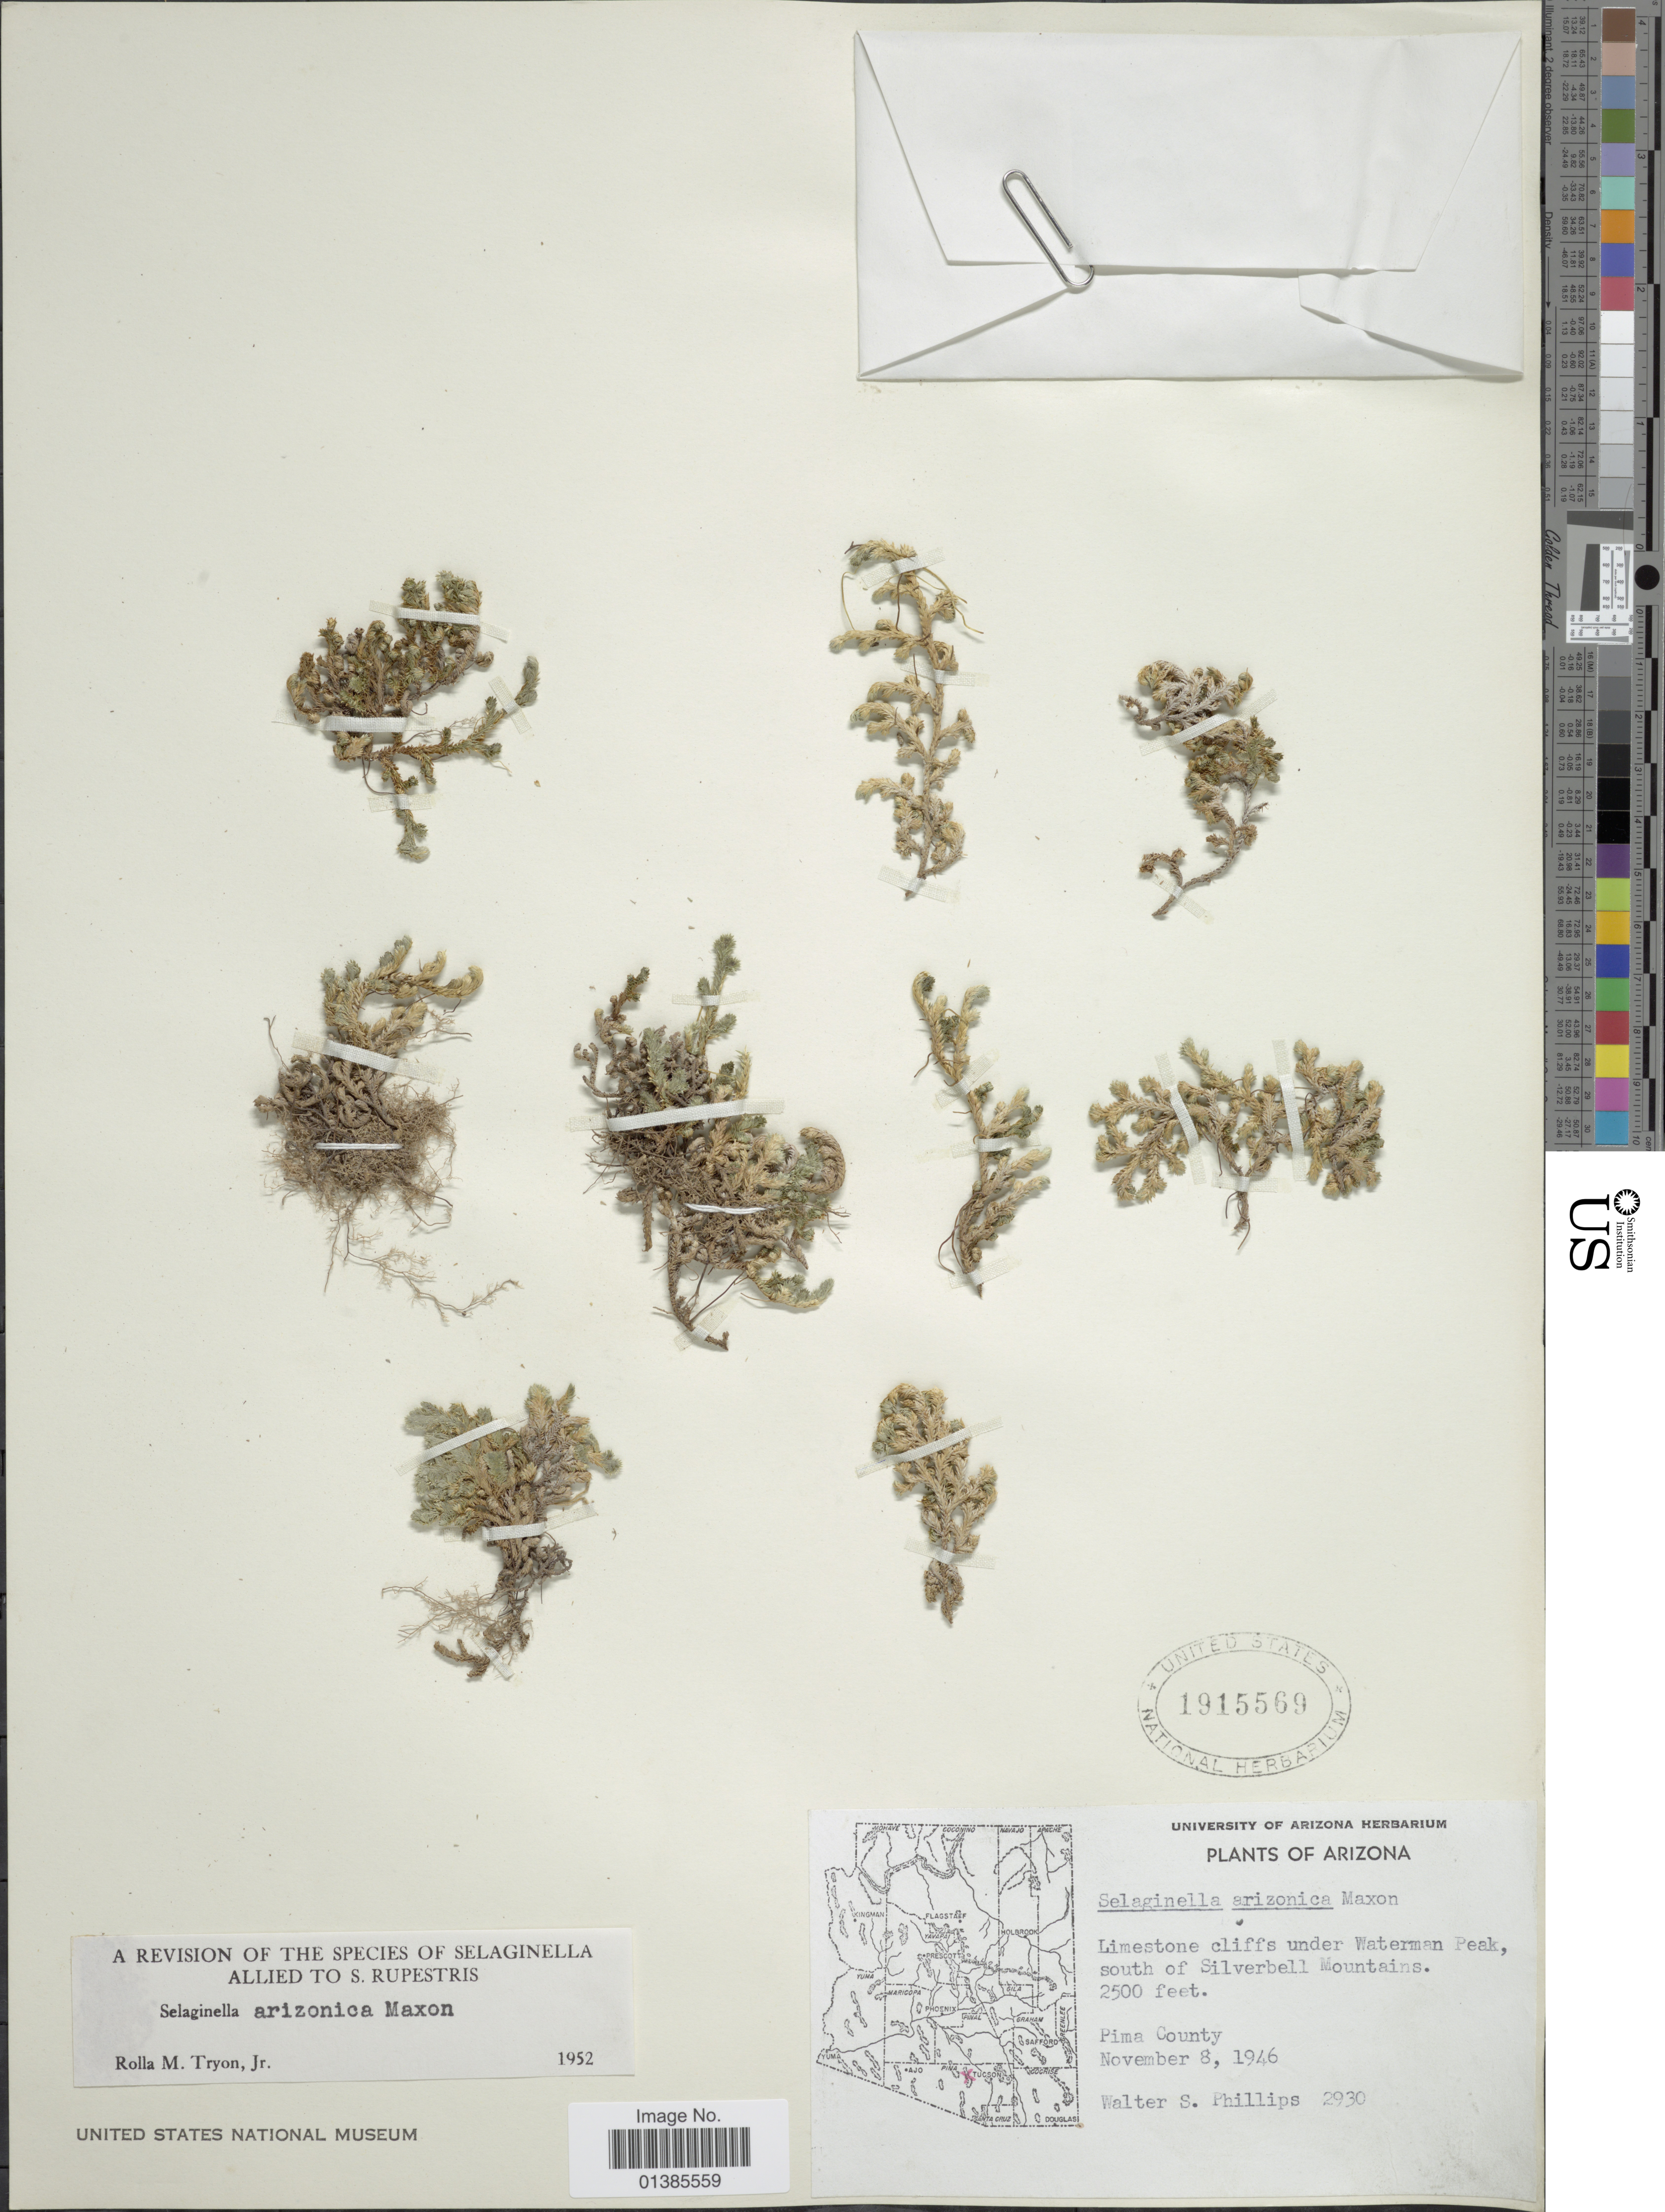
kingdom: Plantae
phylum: Tracheophyta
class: Lycopodiopsida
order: Selaginellales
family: Selaginellaceae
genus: Selaginella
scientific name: Selaginella arizonica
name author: Maxon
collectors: W. S. Phillips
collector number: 2930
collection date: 1946-11-08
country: United States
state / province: Arizona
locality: Limestone cliffs under Waterman Peak, south of Silverbell Mountains. Pima County.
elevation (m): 762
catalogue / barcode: US 1915569